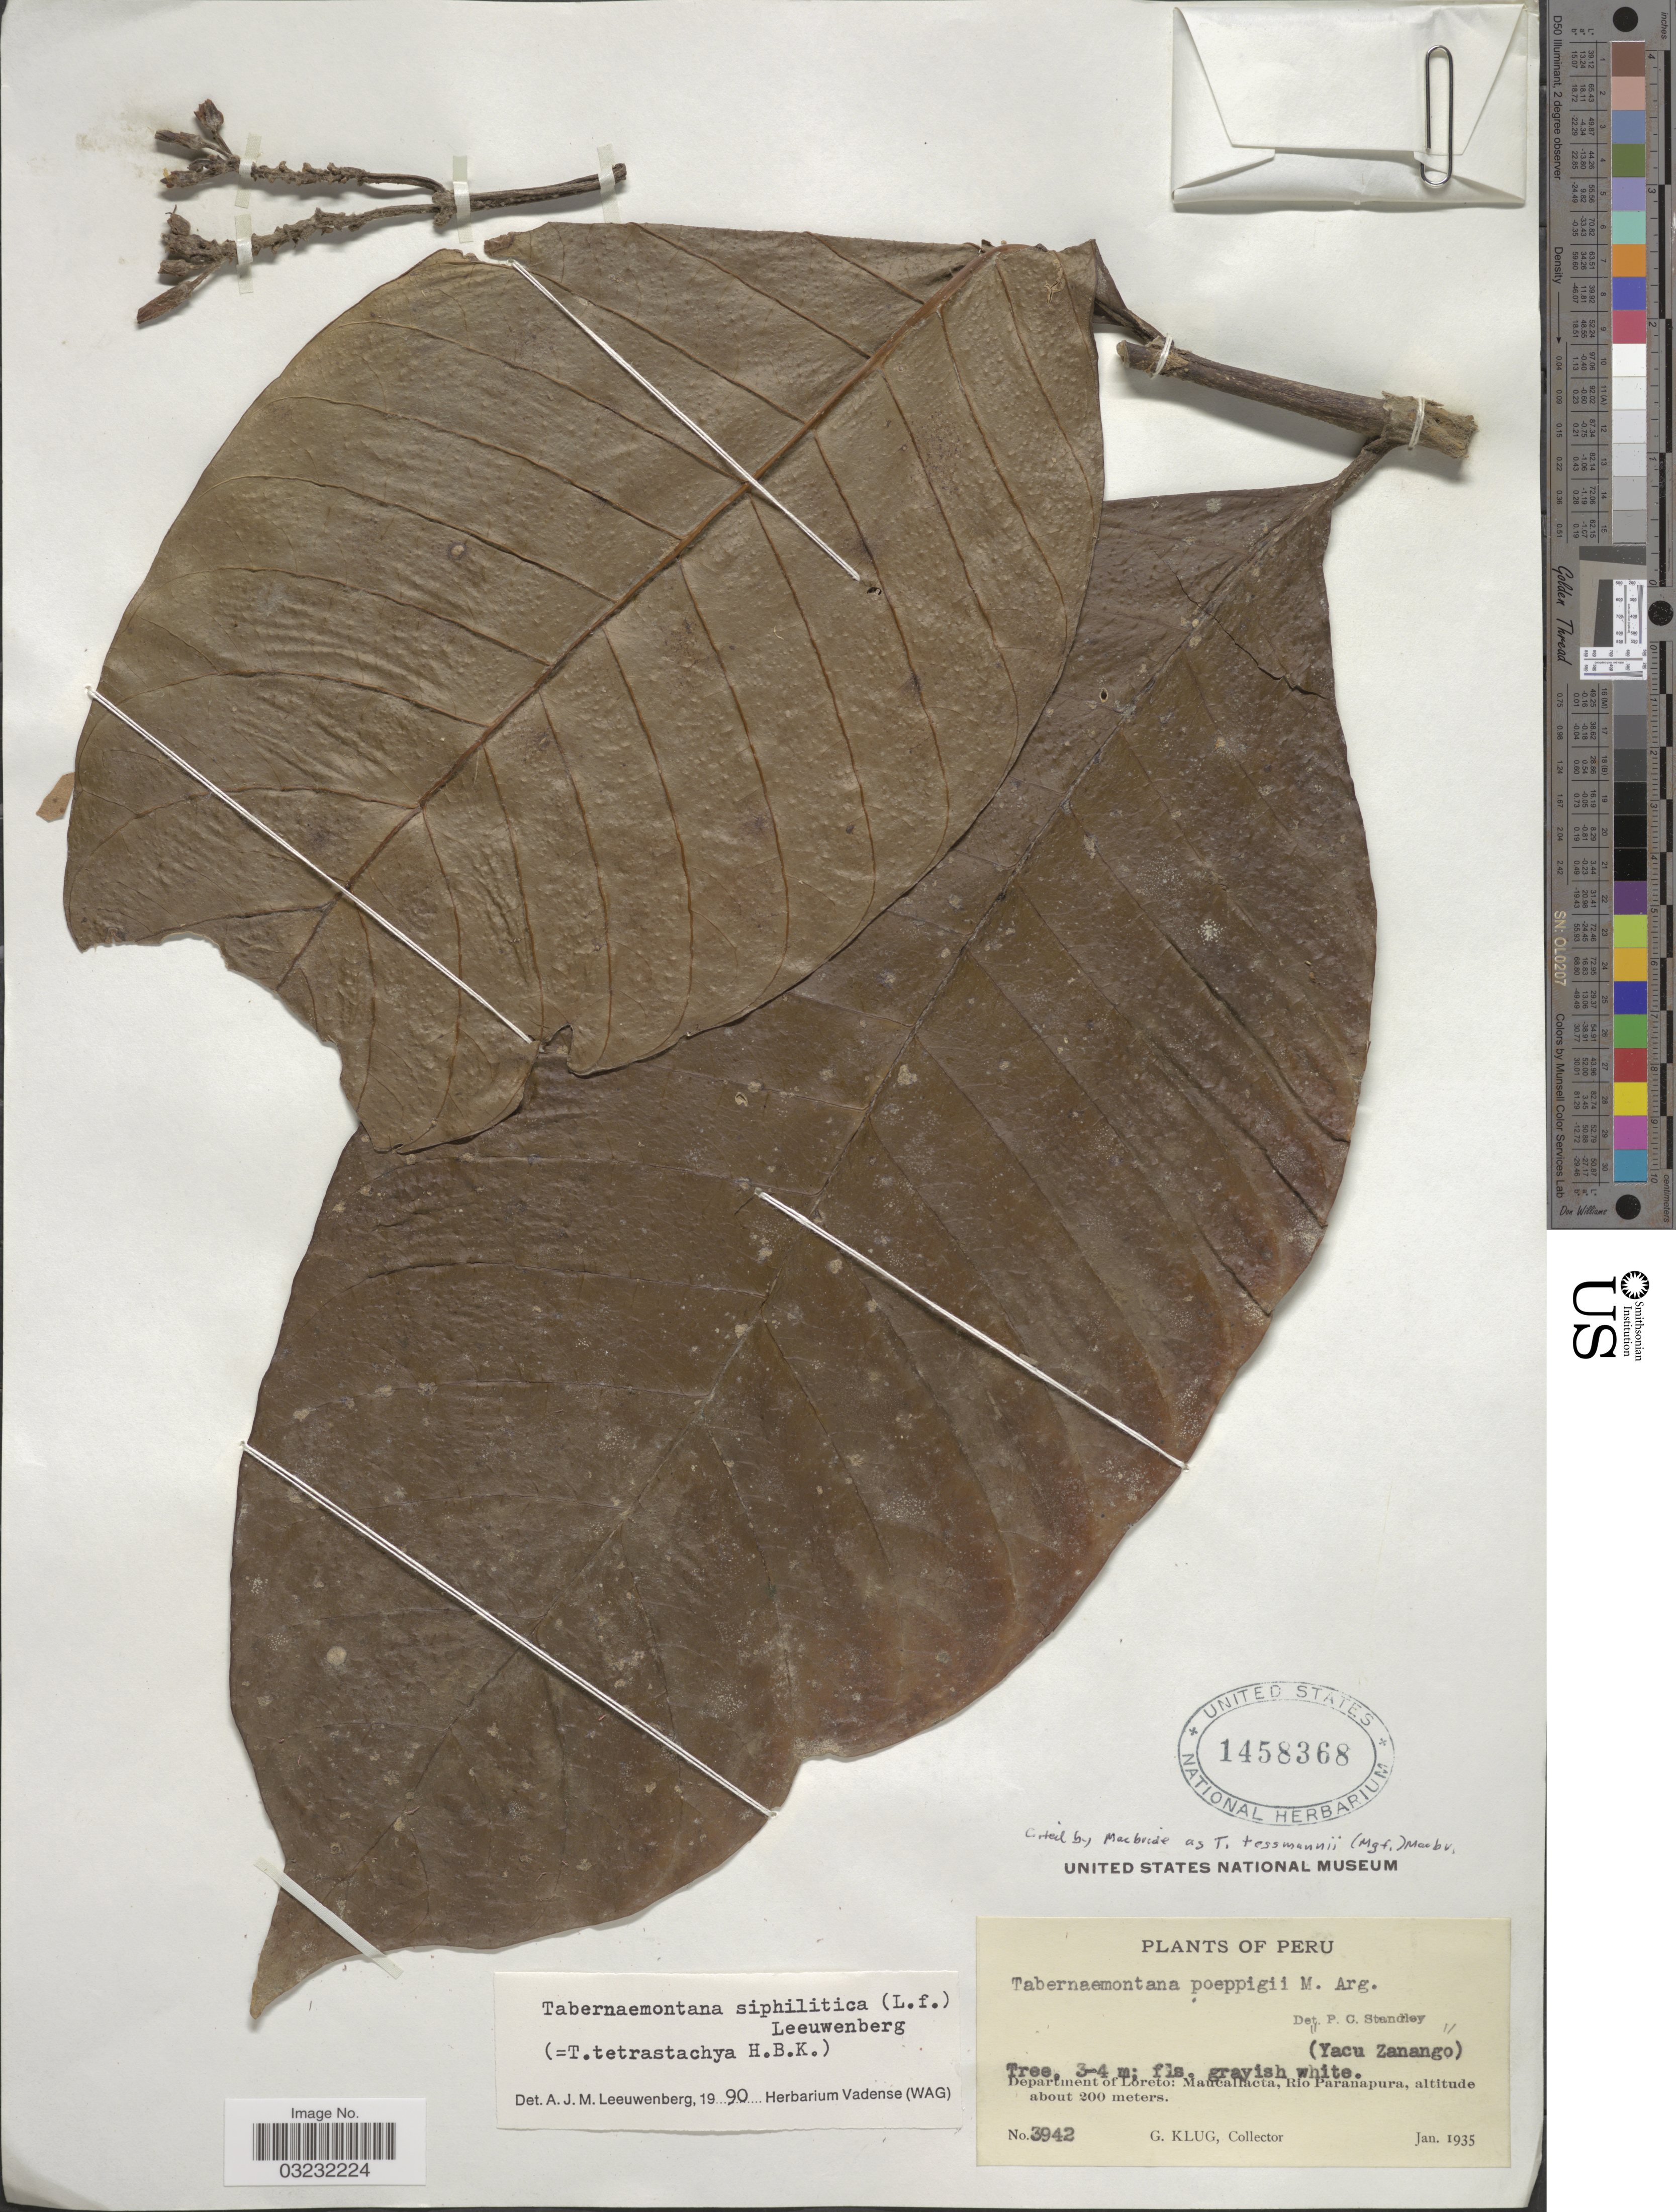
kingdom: Plantae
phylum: Tracheophyta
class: Magnoliopsida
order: Gentianales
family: Apocynaceae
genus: Tabernaemontana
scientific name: Tabernaemontana siphilitica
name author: (L. f.) Leeuwenb.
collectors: G. Klug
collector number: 3942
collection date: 1935-01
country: Peru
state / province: Loreto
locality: Department of Loreto: Maucallacta, Rio Paranapura.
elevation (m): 200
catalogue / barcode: US 1458368